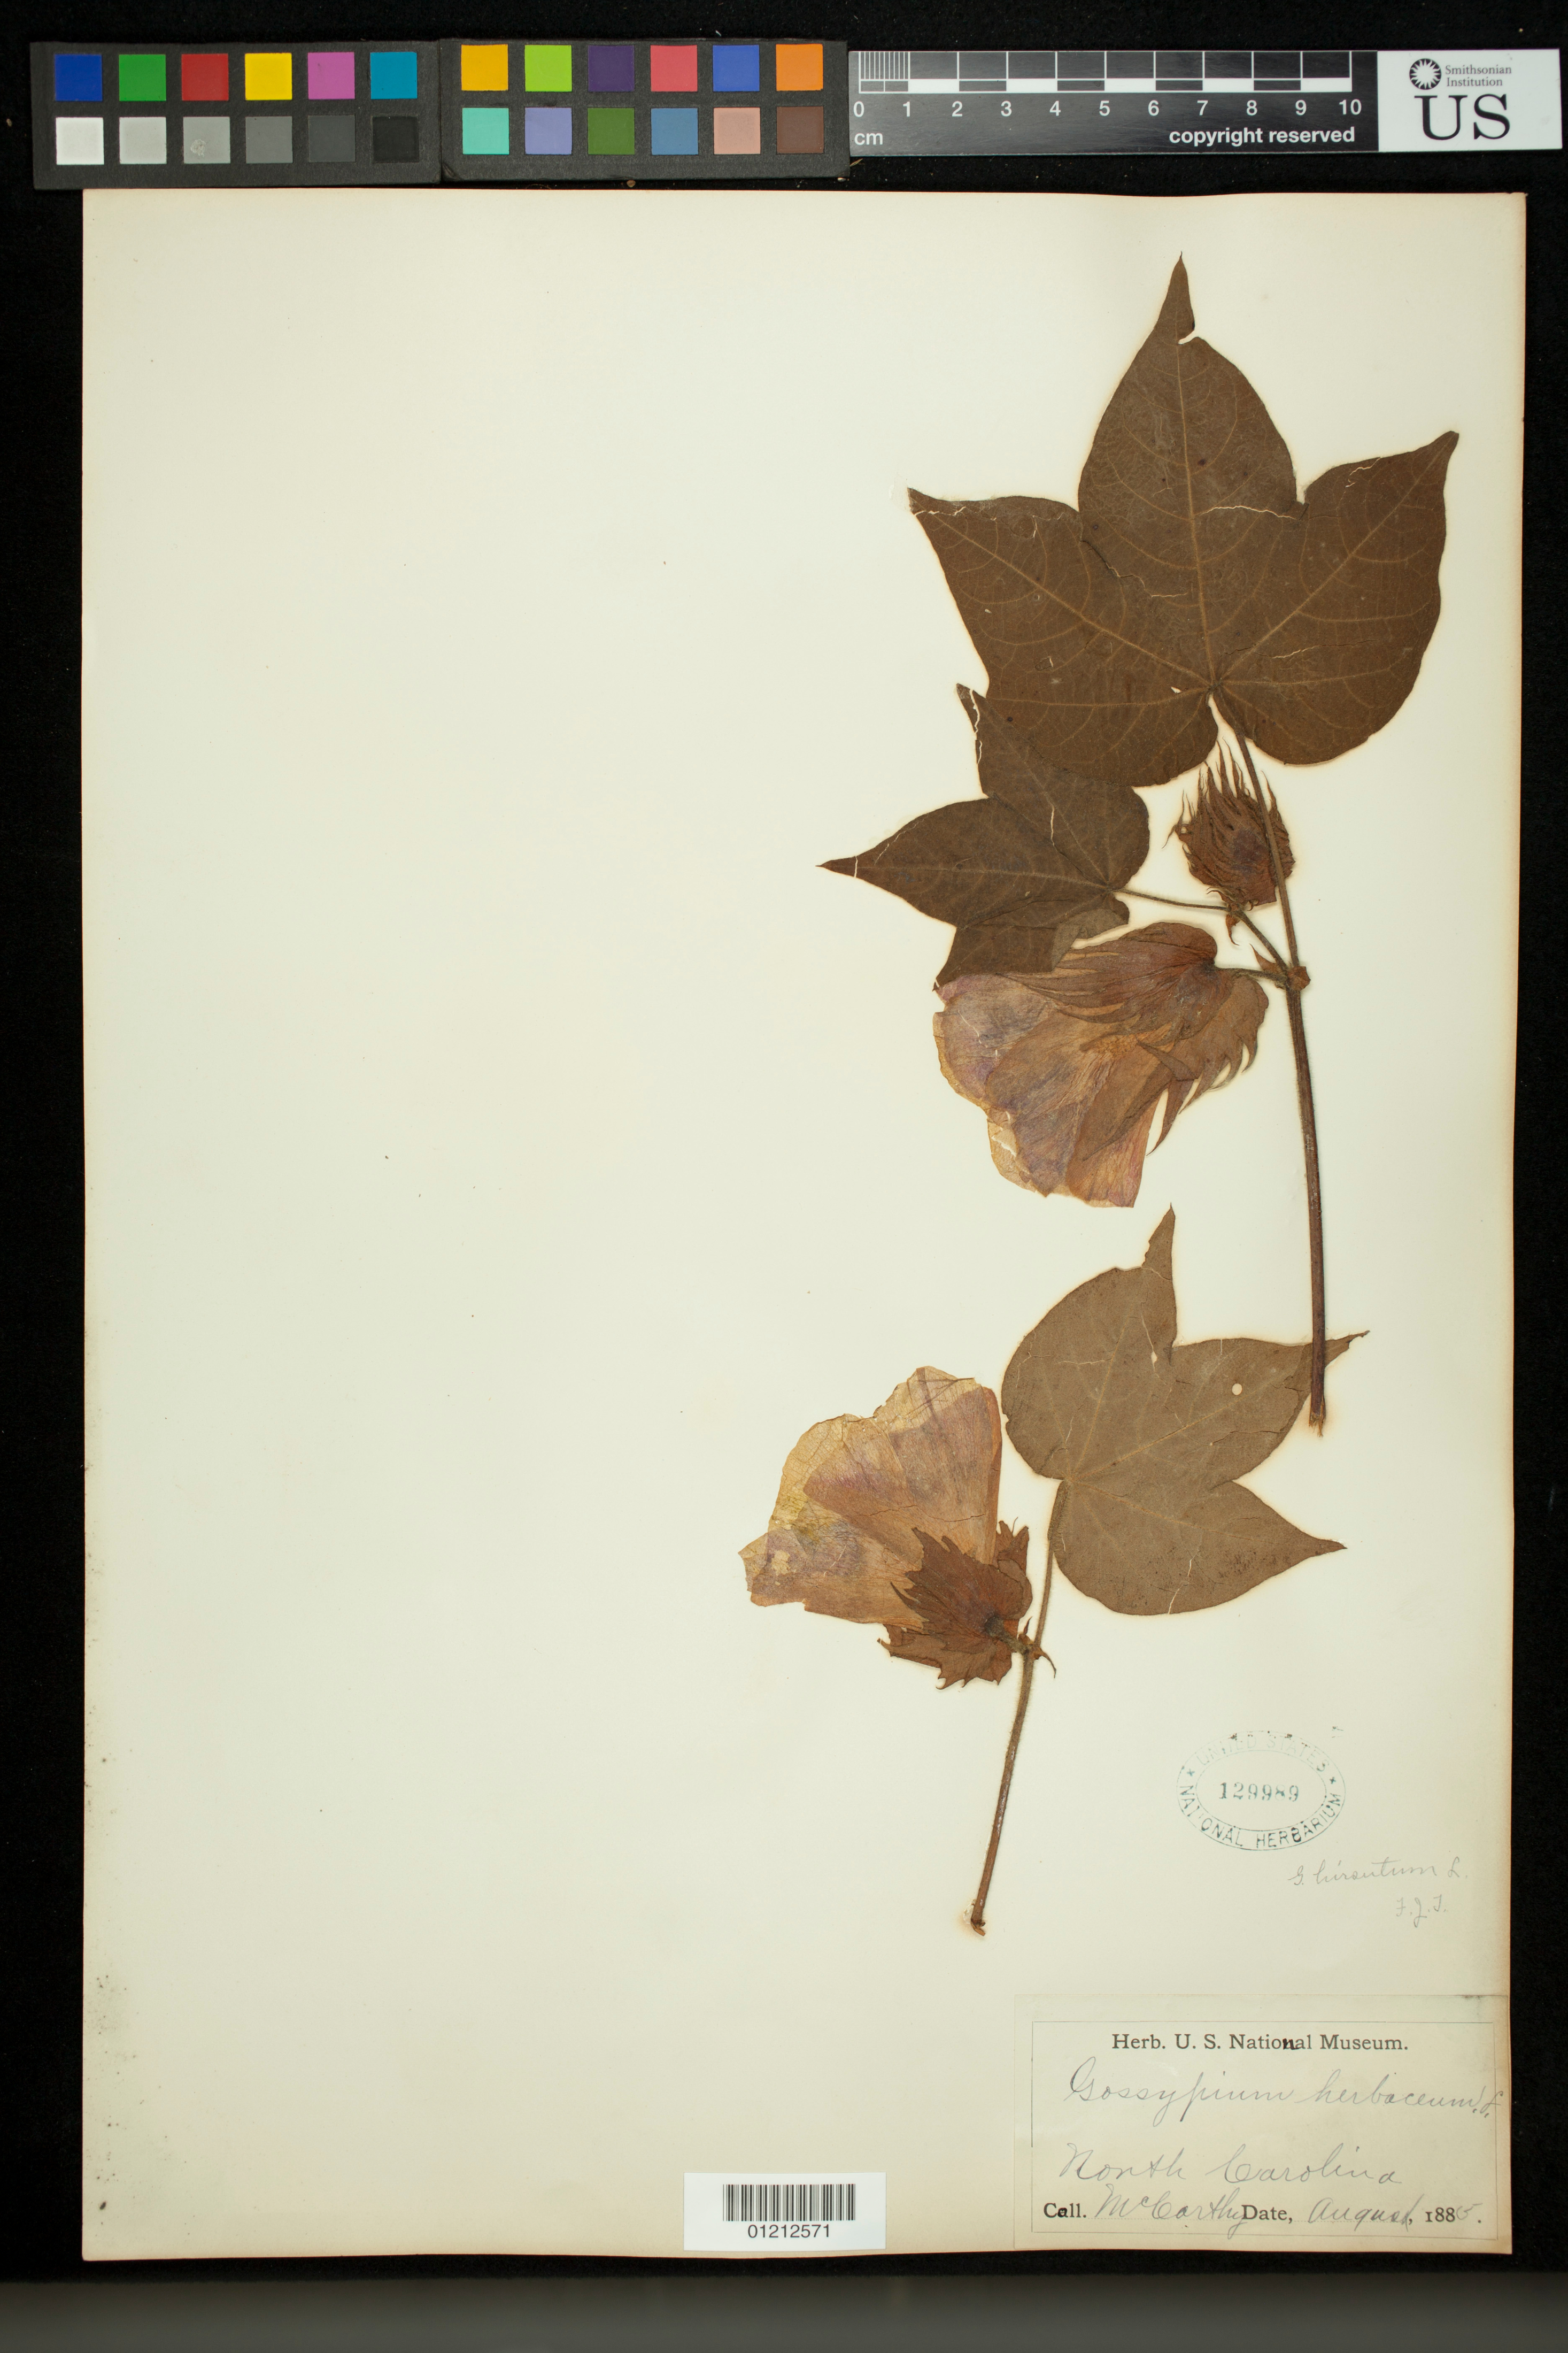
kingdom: Plantae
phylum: Tracheophyta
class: Magnoliopsida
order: Malvales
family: Malvaceae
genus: Gossypium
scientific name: Gossypium hirsutum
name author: L.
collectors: -. McCarthy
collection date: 1885-08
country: United States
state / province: North Carolina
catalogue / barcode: US 129989